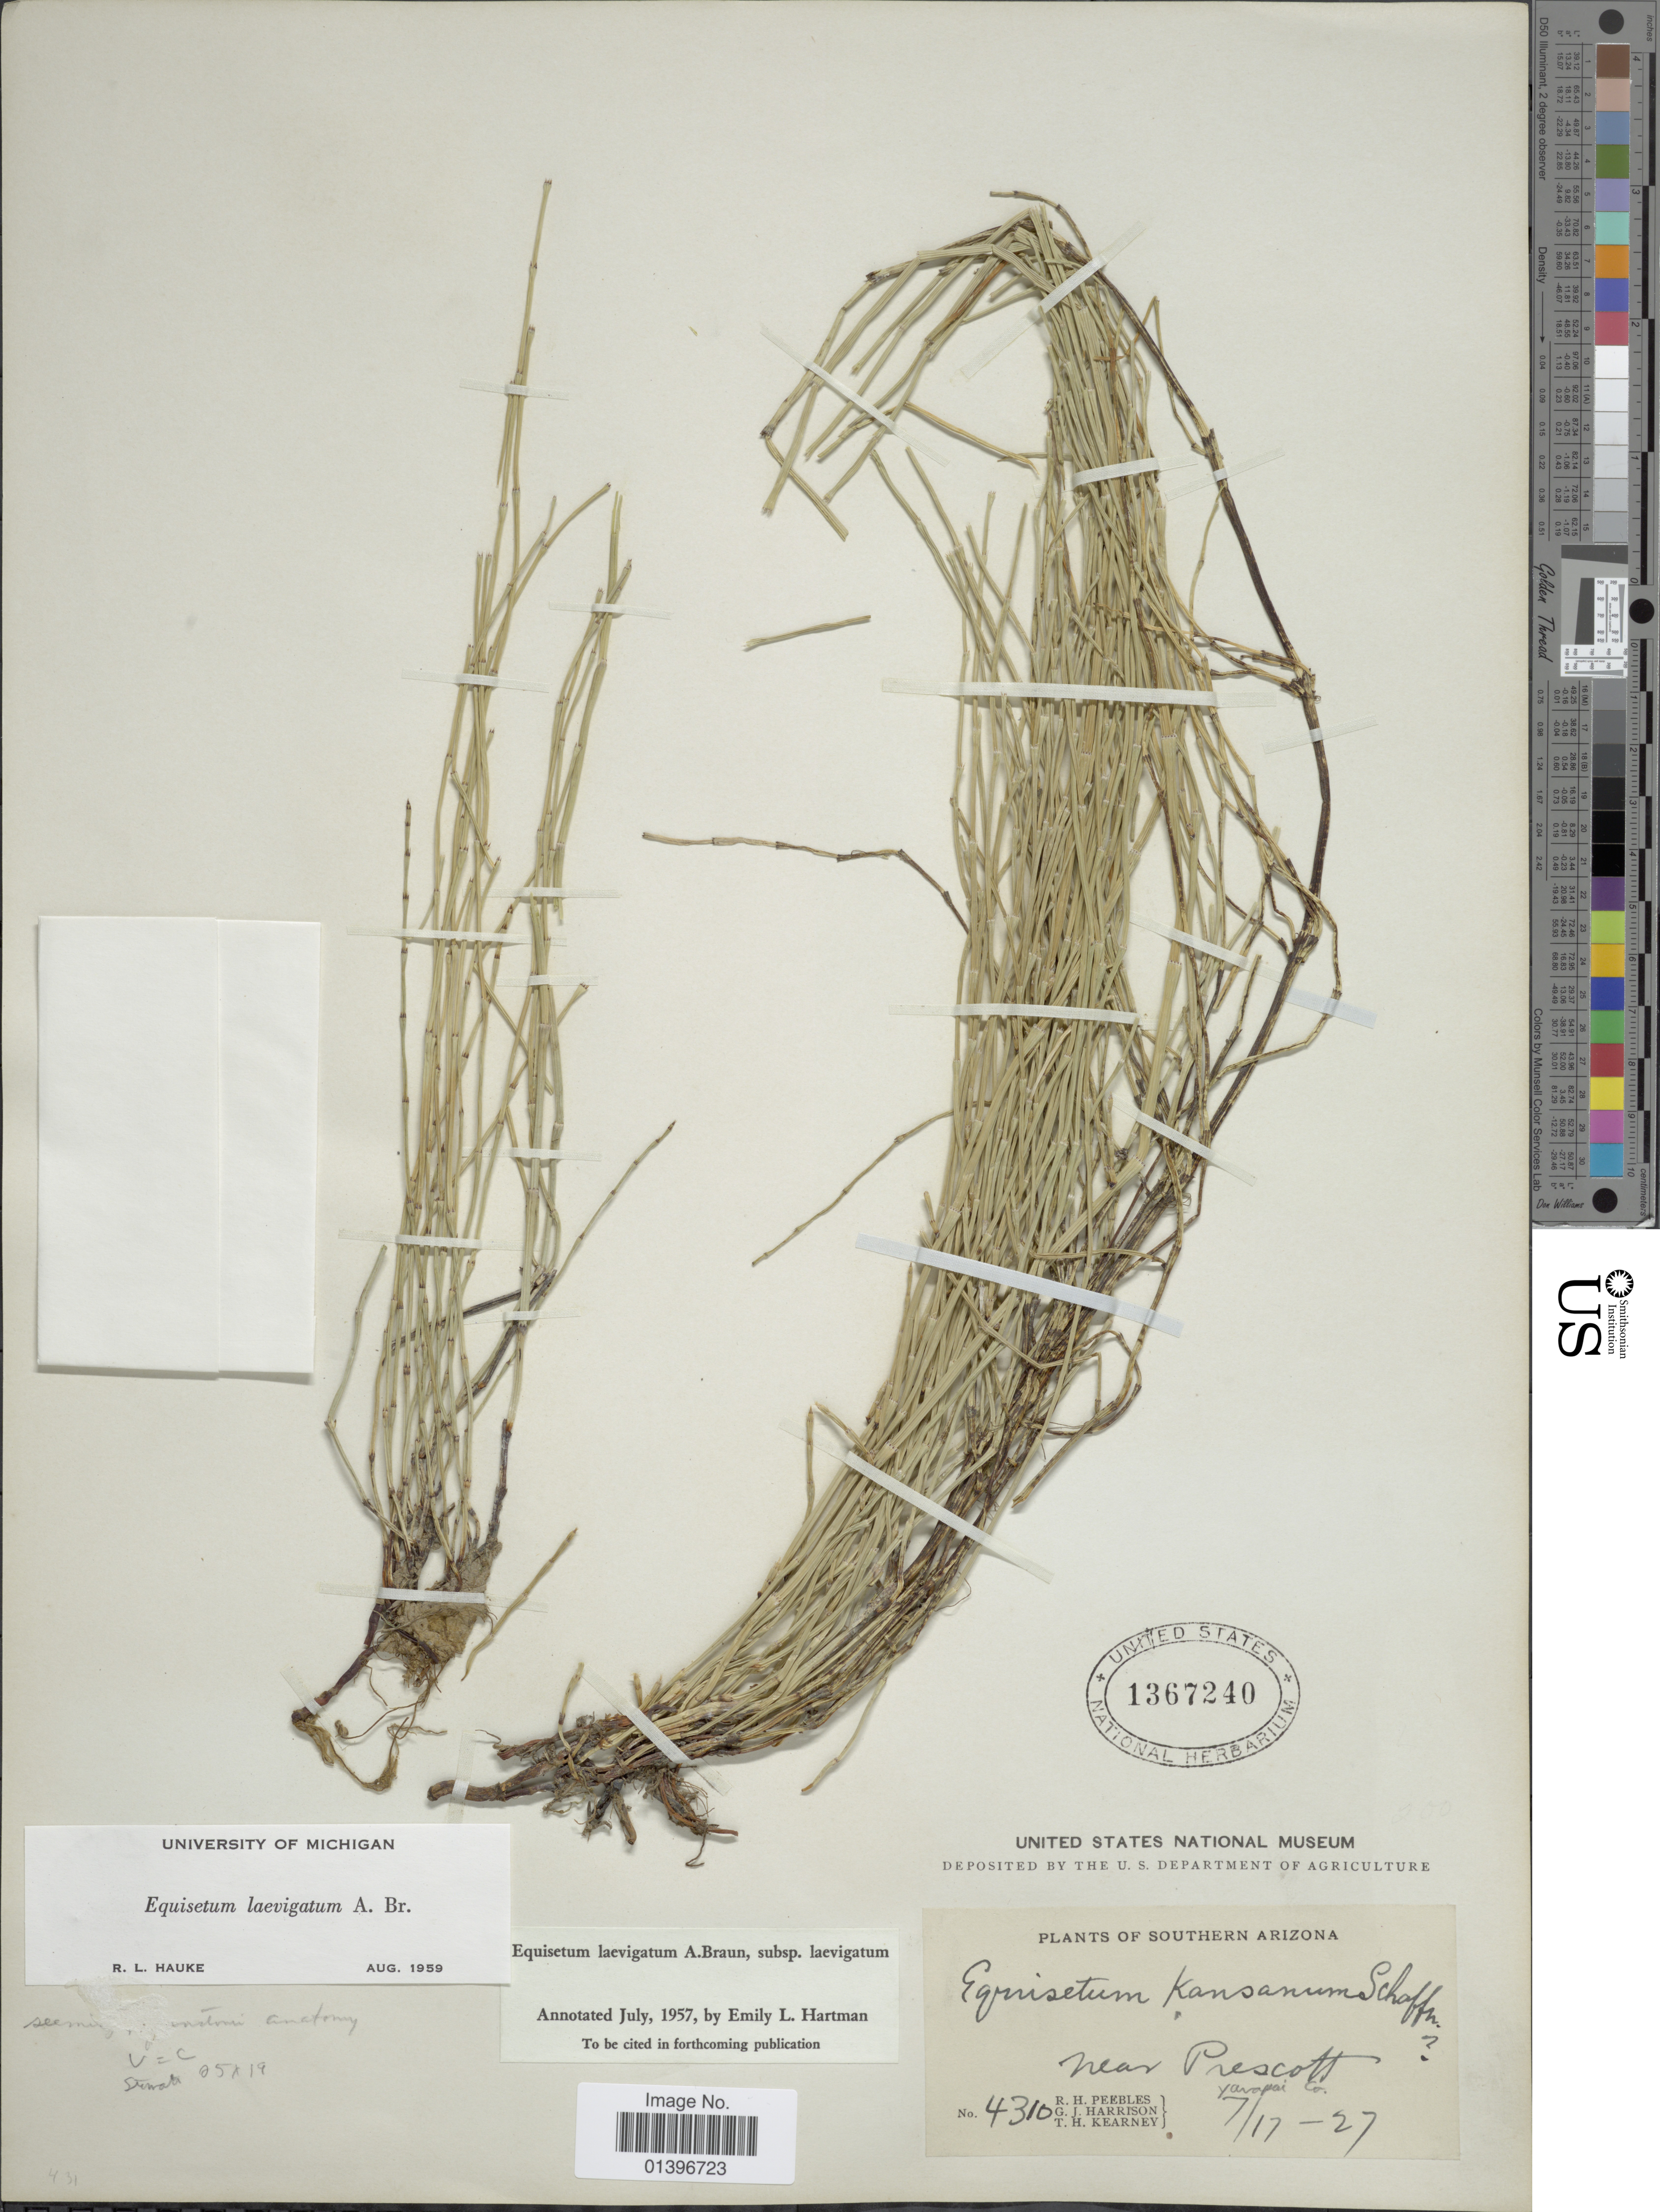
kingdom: Plantae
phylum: Tracheophyta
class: Polypodiopsida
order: Equisetales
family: Equisetaceae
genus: Equisetum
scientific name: Equisetum laevigatum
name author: A. Braun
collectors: R. H. Peebles, G. J. Harrison & T. H. Kearney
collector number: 4310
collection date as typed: Transcribed d/m/y: 17/7/27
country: United States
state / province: Arizona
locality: Southern Arizona. Near Prescott, Yarapai Co.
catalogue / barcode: US 1367240